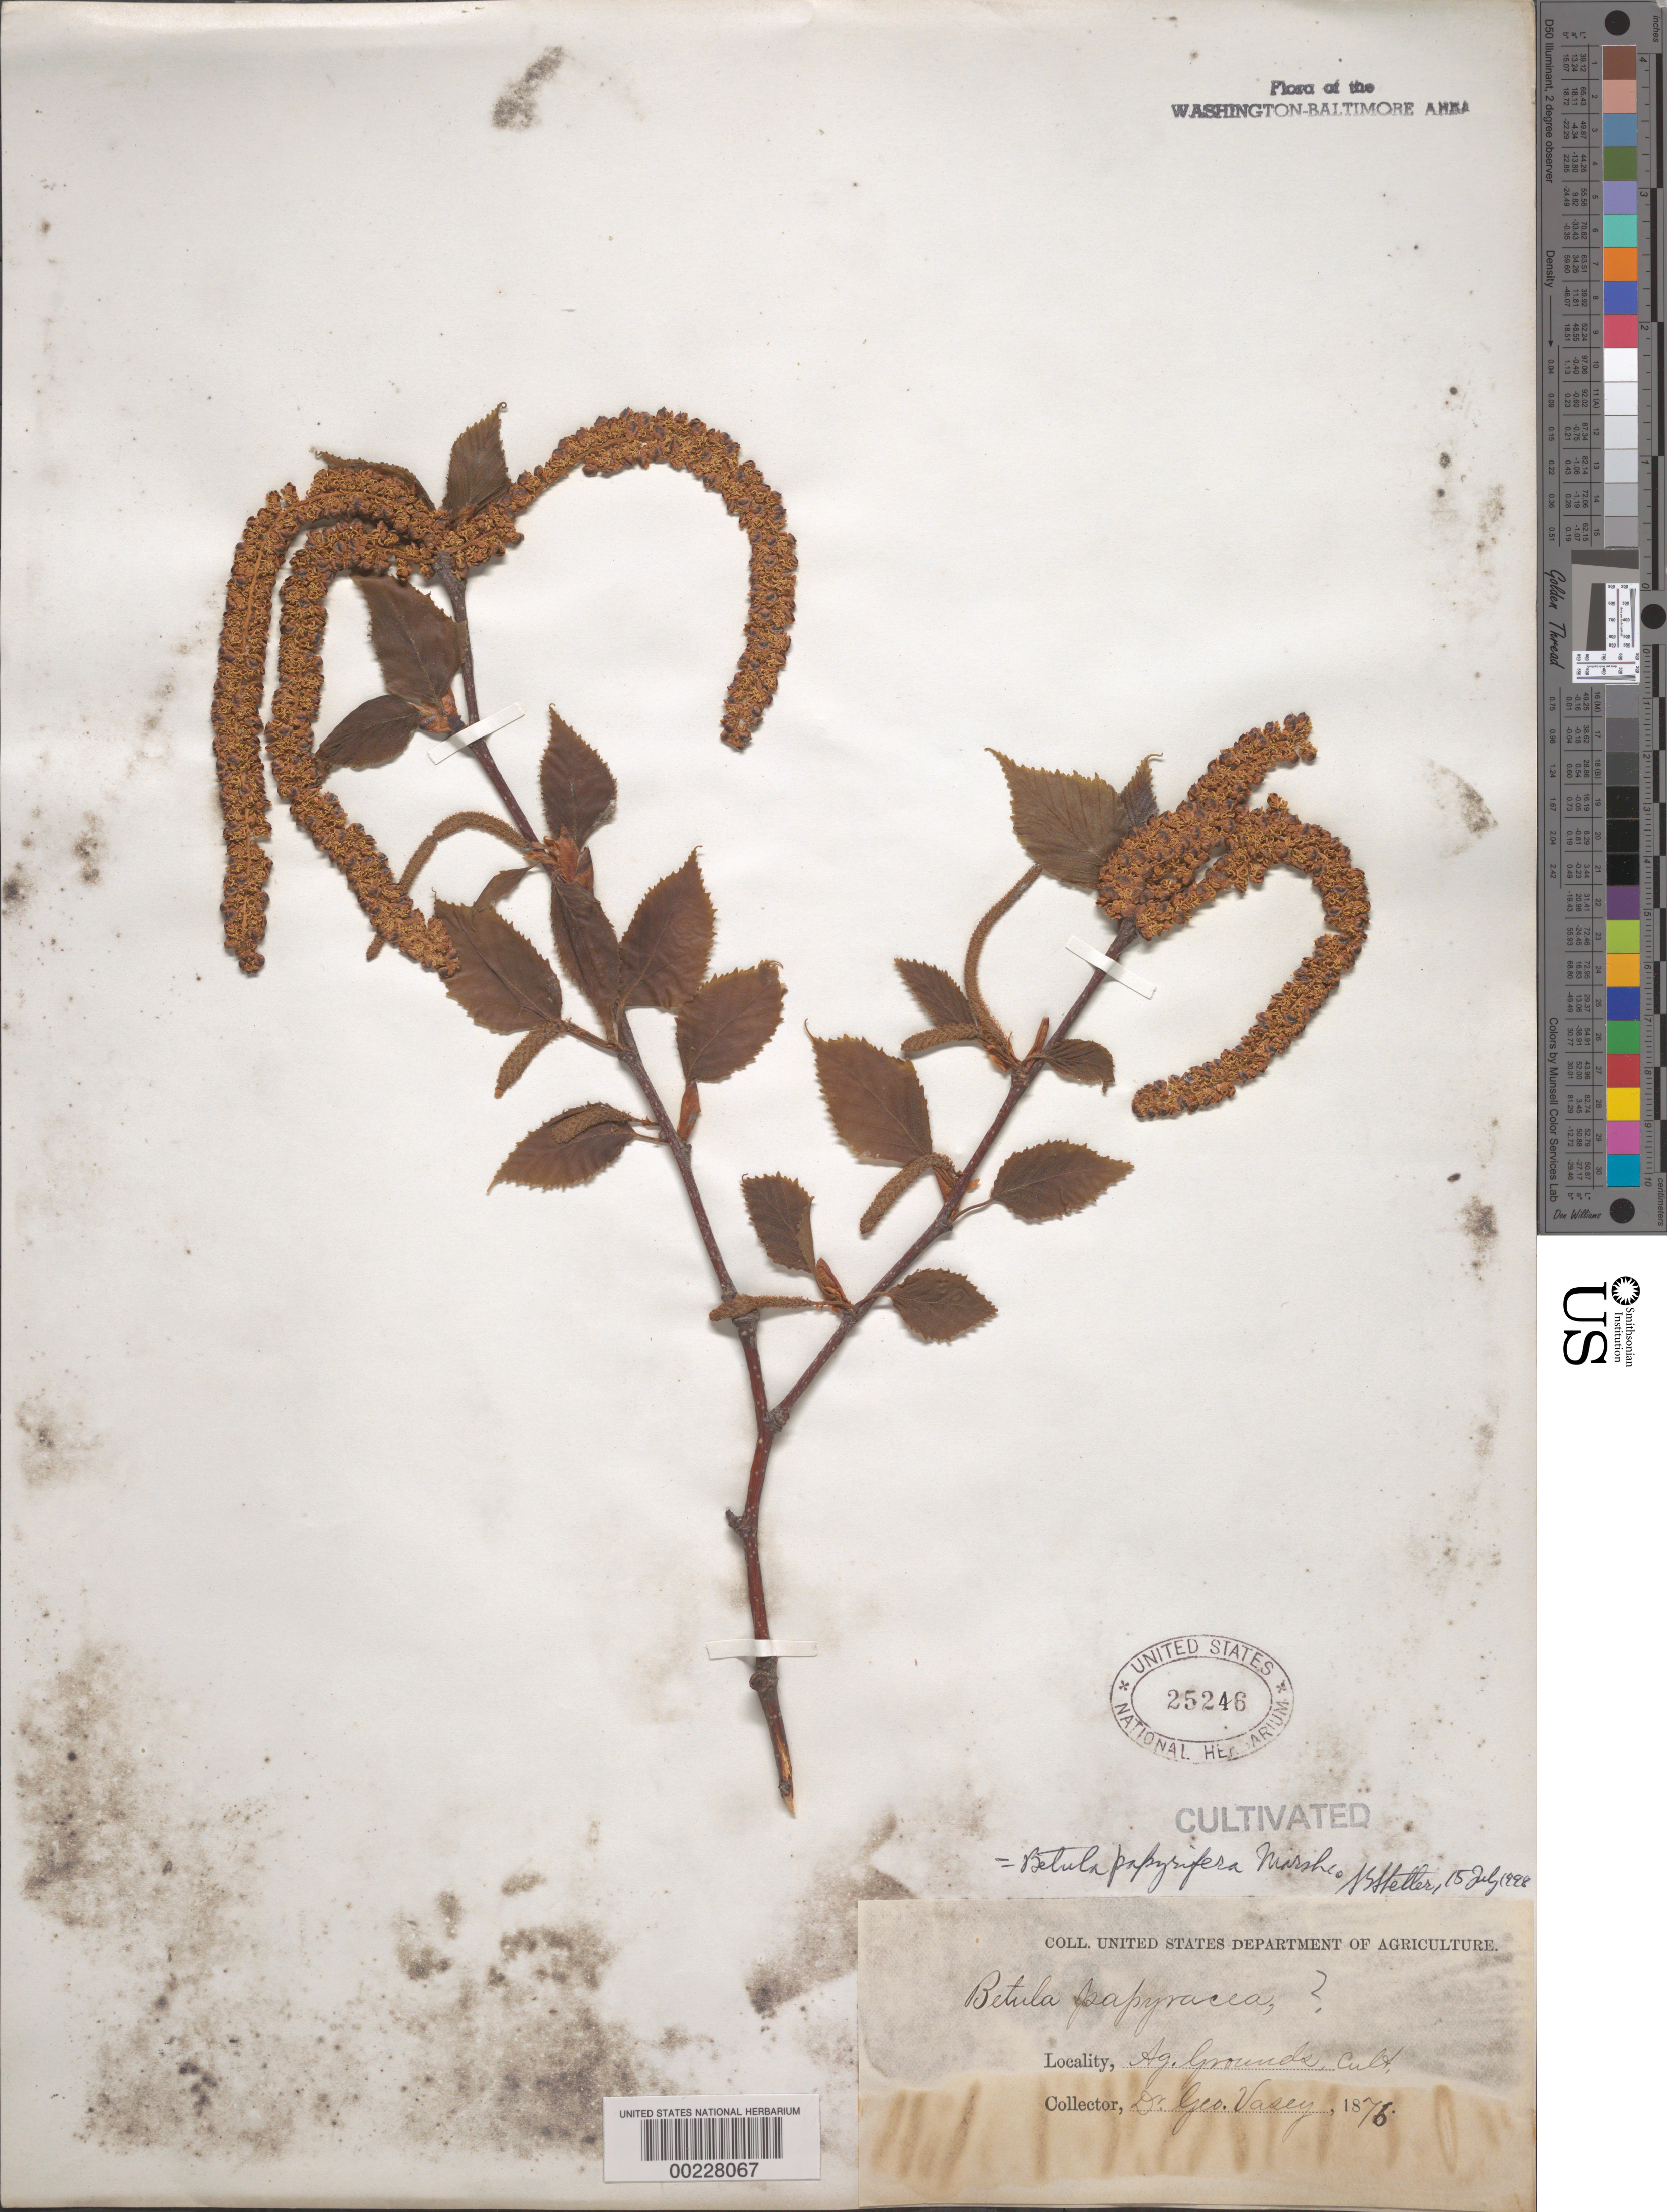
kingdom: Plantae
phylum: Tracheophyta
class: Magnoliopsida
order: Fagales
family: Betulaceae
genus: Betula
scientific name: Betula papyrifera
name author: Marshall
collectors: G. R. Vasey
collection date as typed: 1876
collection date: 1876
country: United States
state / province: District of Columbia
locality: Agricultural grounds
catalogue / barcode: US 25246